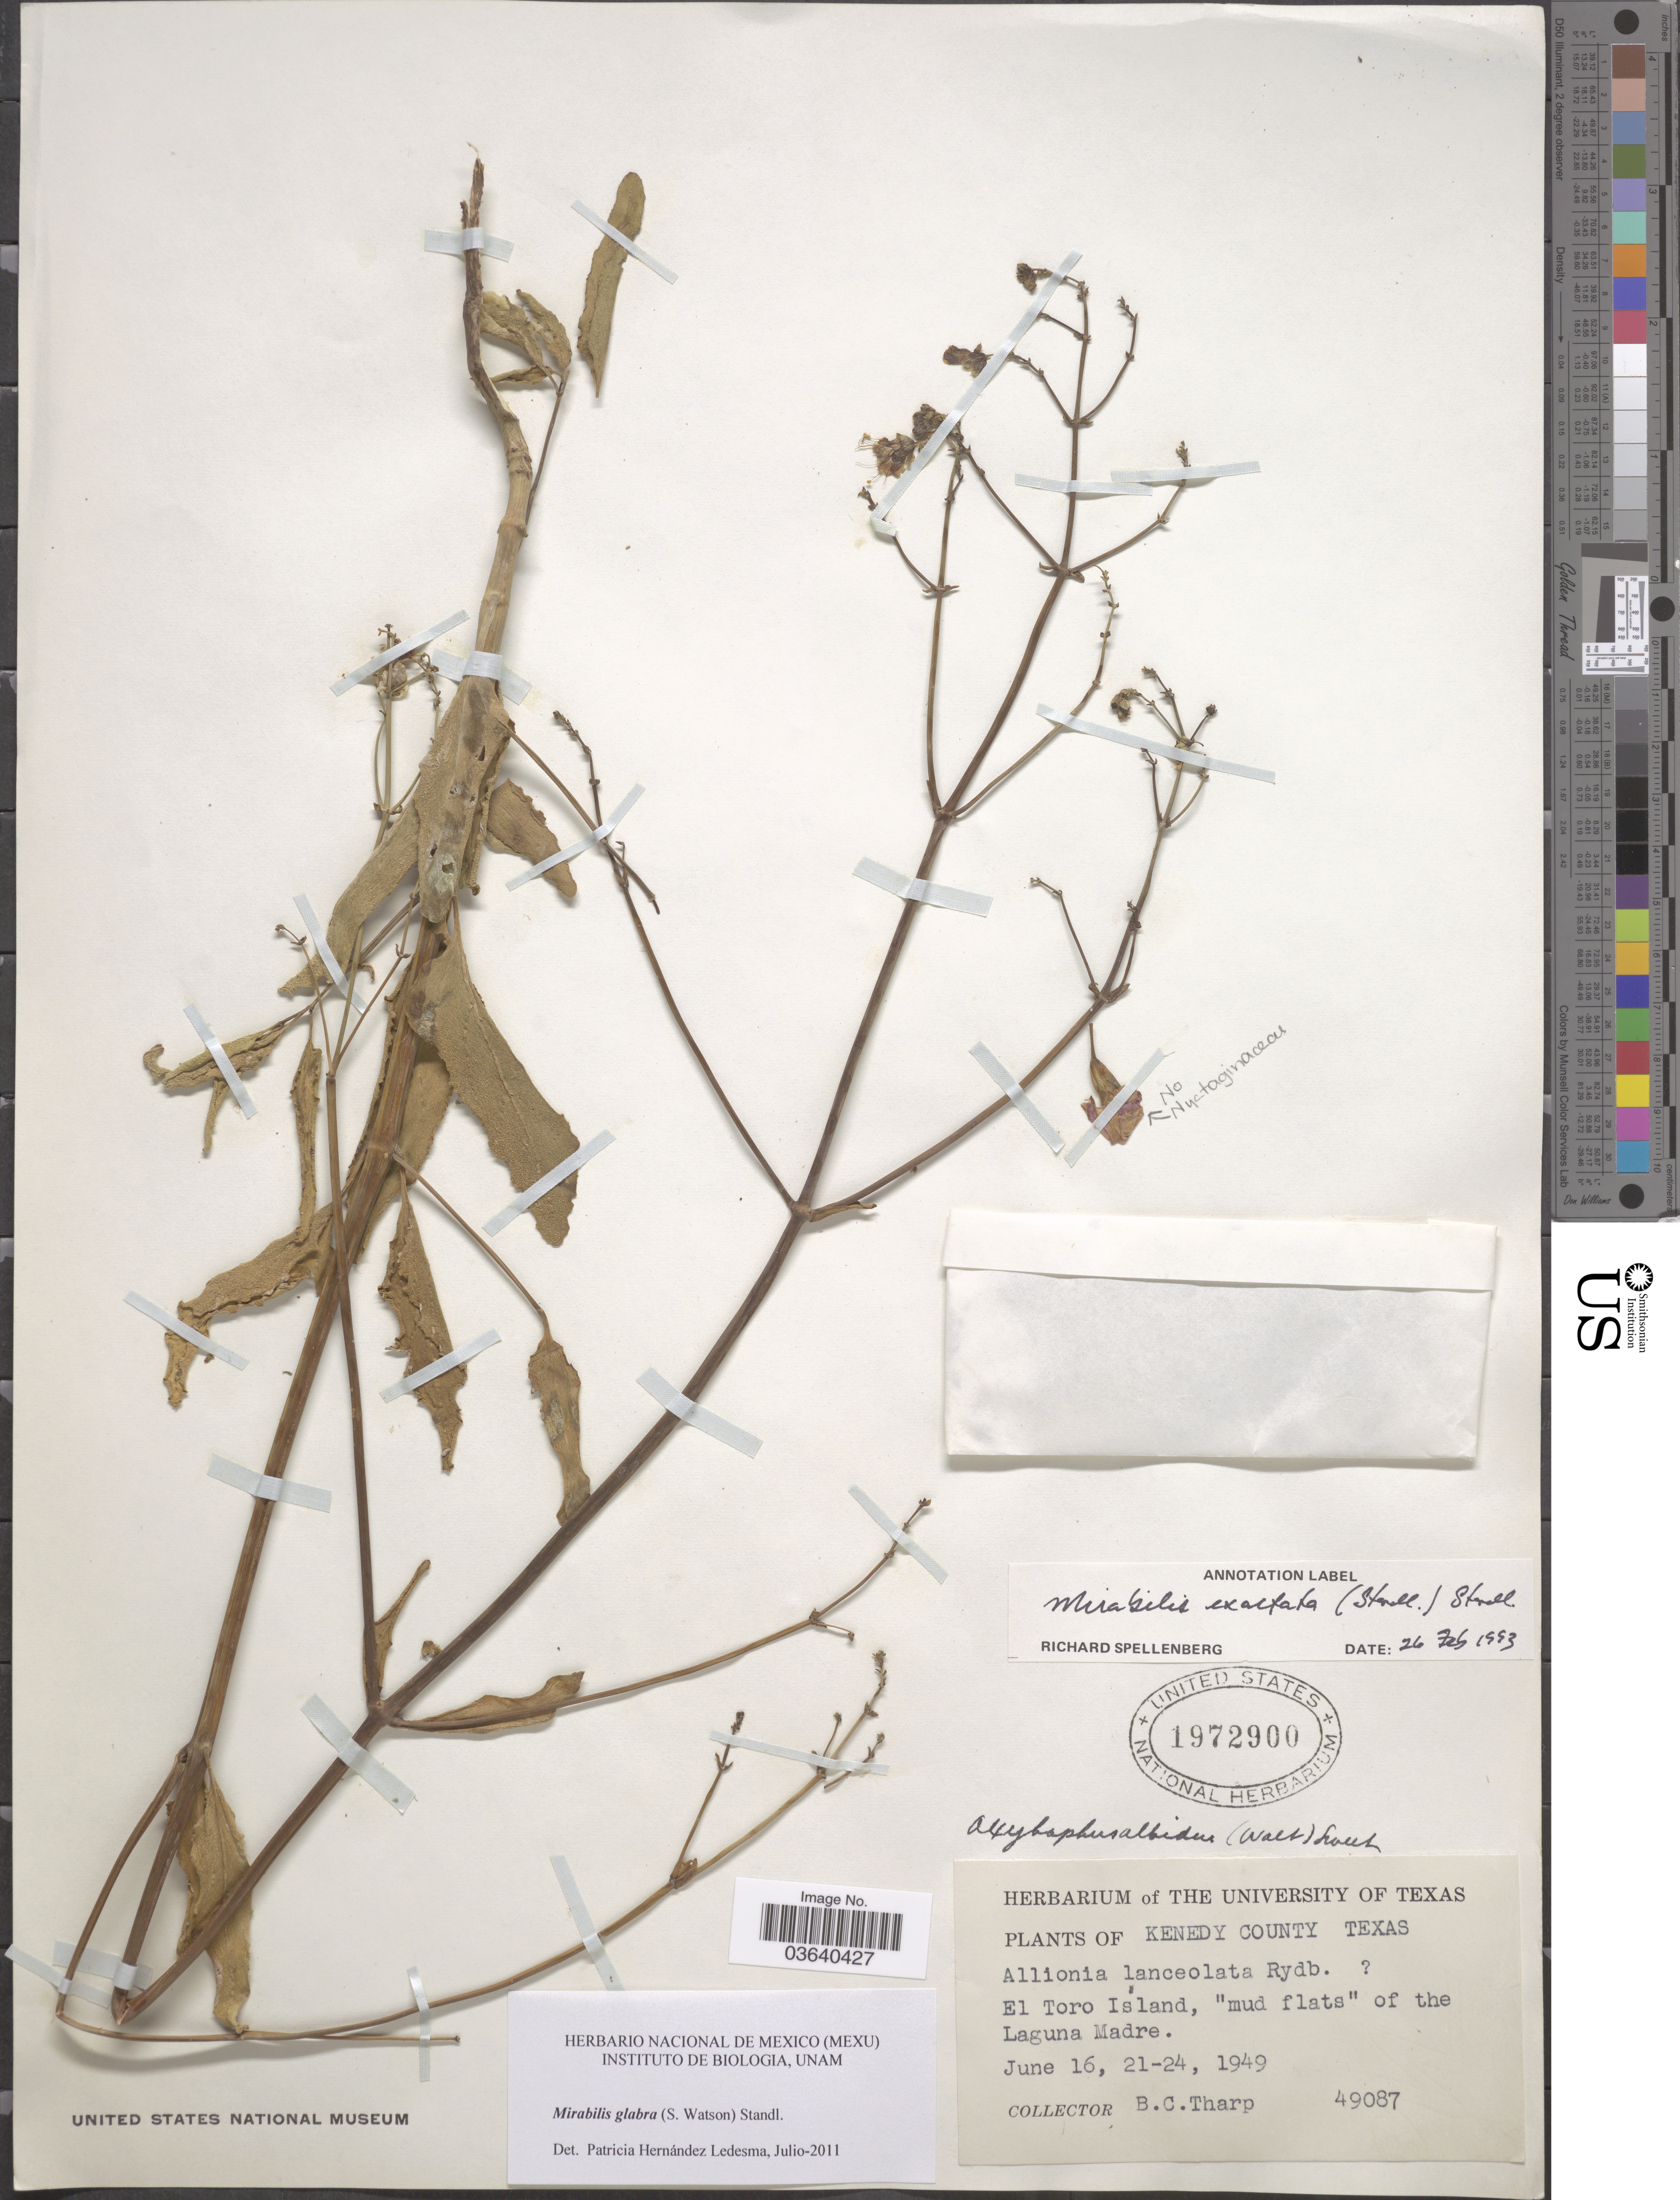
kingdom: Plantae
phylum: Tracheophyta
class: Magnoliopsida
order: Caryophyllales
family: Nyctaginaceae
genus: Mirabilis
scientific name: Mirabilis glabra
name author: (S. Watson) Standl.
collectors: B. C. Tharp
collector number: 49087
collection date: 1949-06-16/1949-06-24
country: United States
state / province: Texas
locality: Kenedy County. El Toro Island, "mud flats" of the Laguna Madre.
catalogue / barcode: US 1972900